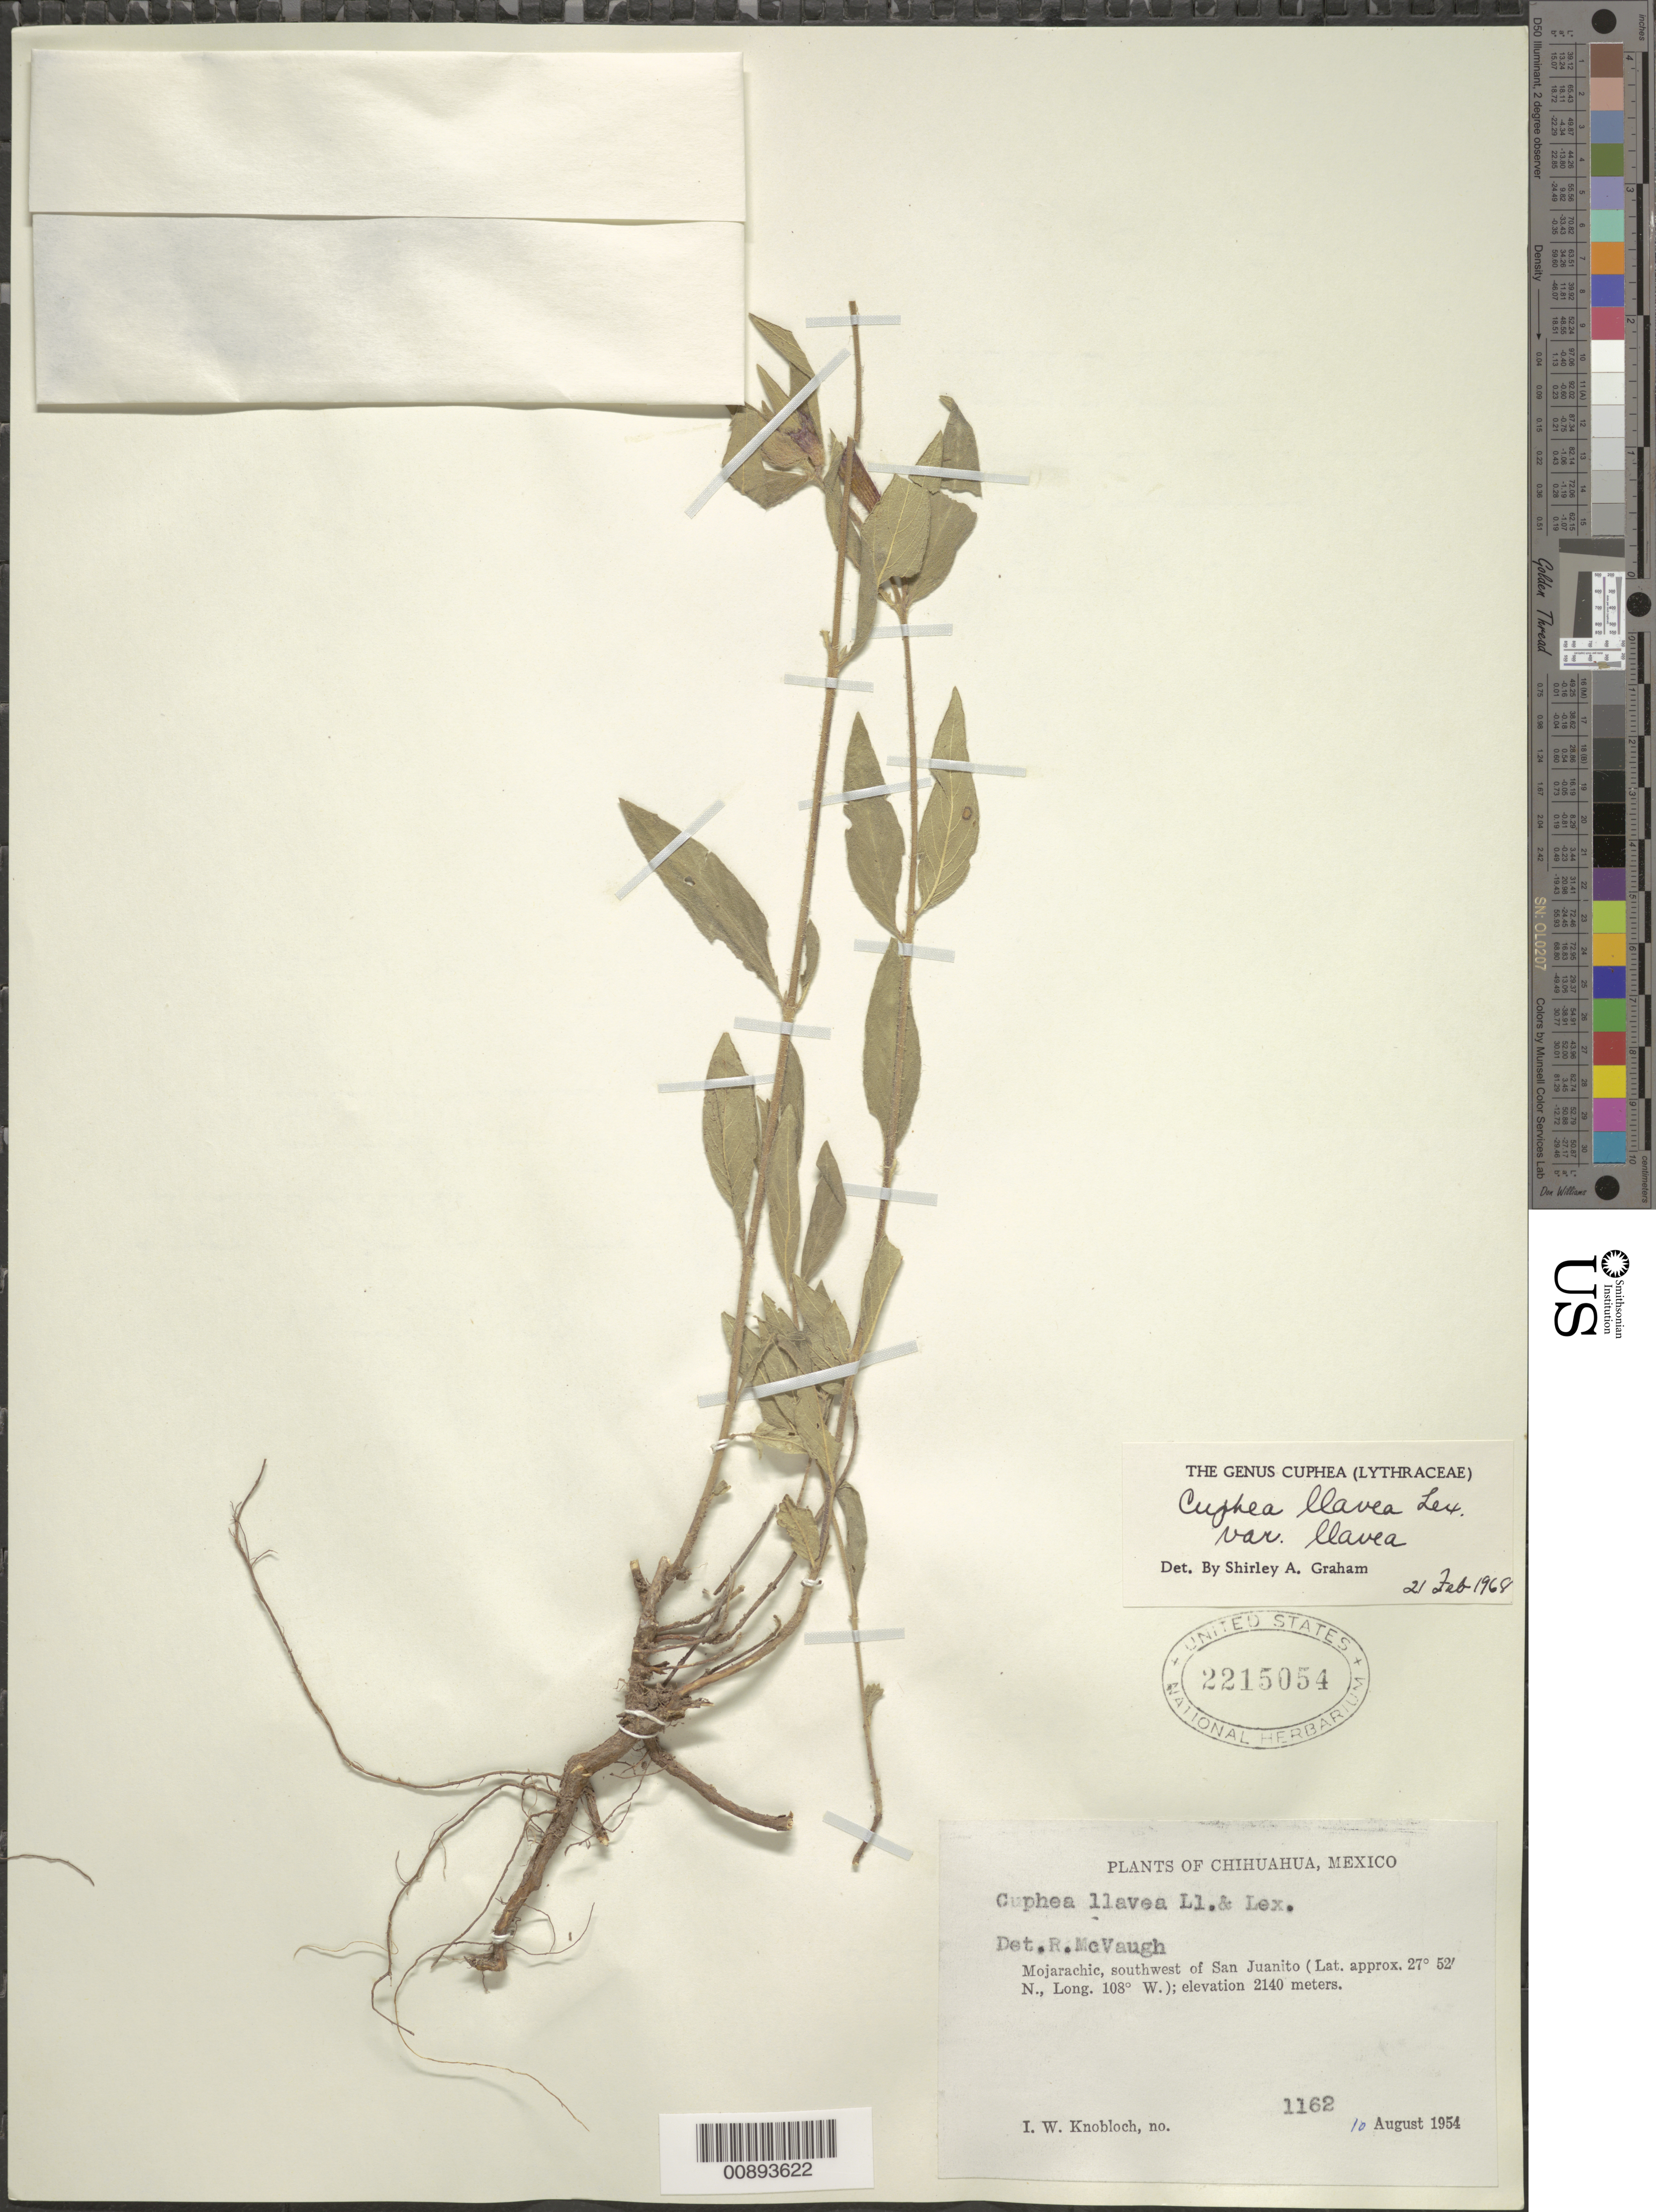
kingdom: Plantae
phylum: Tracheophyta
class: Magnoliopsida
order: Myrtales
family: Lythraceae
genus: Cuphea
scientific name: Cuphea llavea var. llavea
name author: Lex.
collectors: I. W. Knobloch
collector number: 1162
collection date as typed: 10 Aug 1954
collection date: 1954-08-10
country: Mexico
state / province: Chihuahua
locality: Mojarachic, southwest of San Juanito.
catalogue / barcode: US 2215054